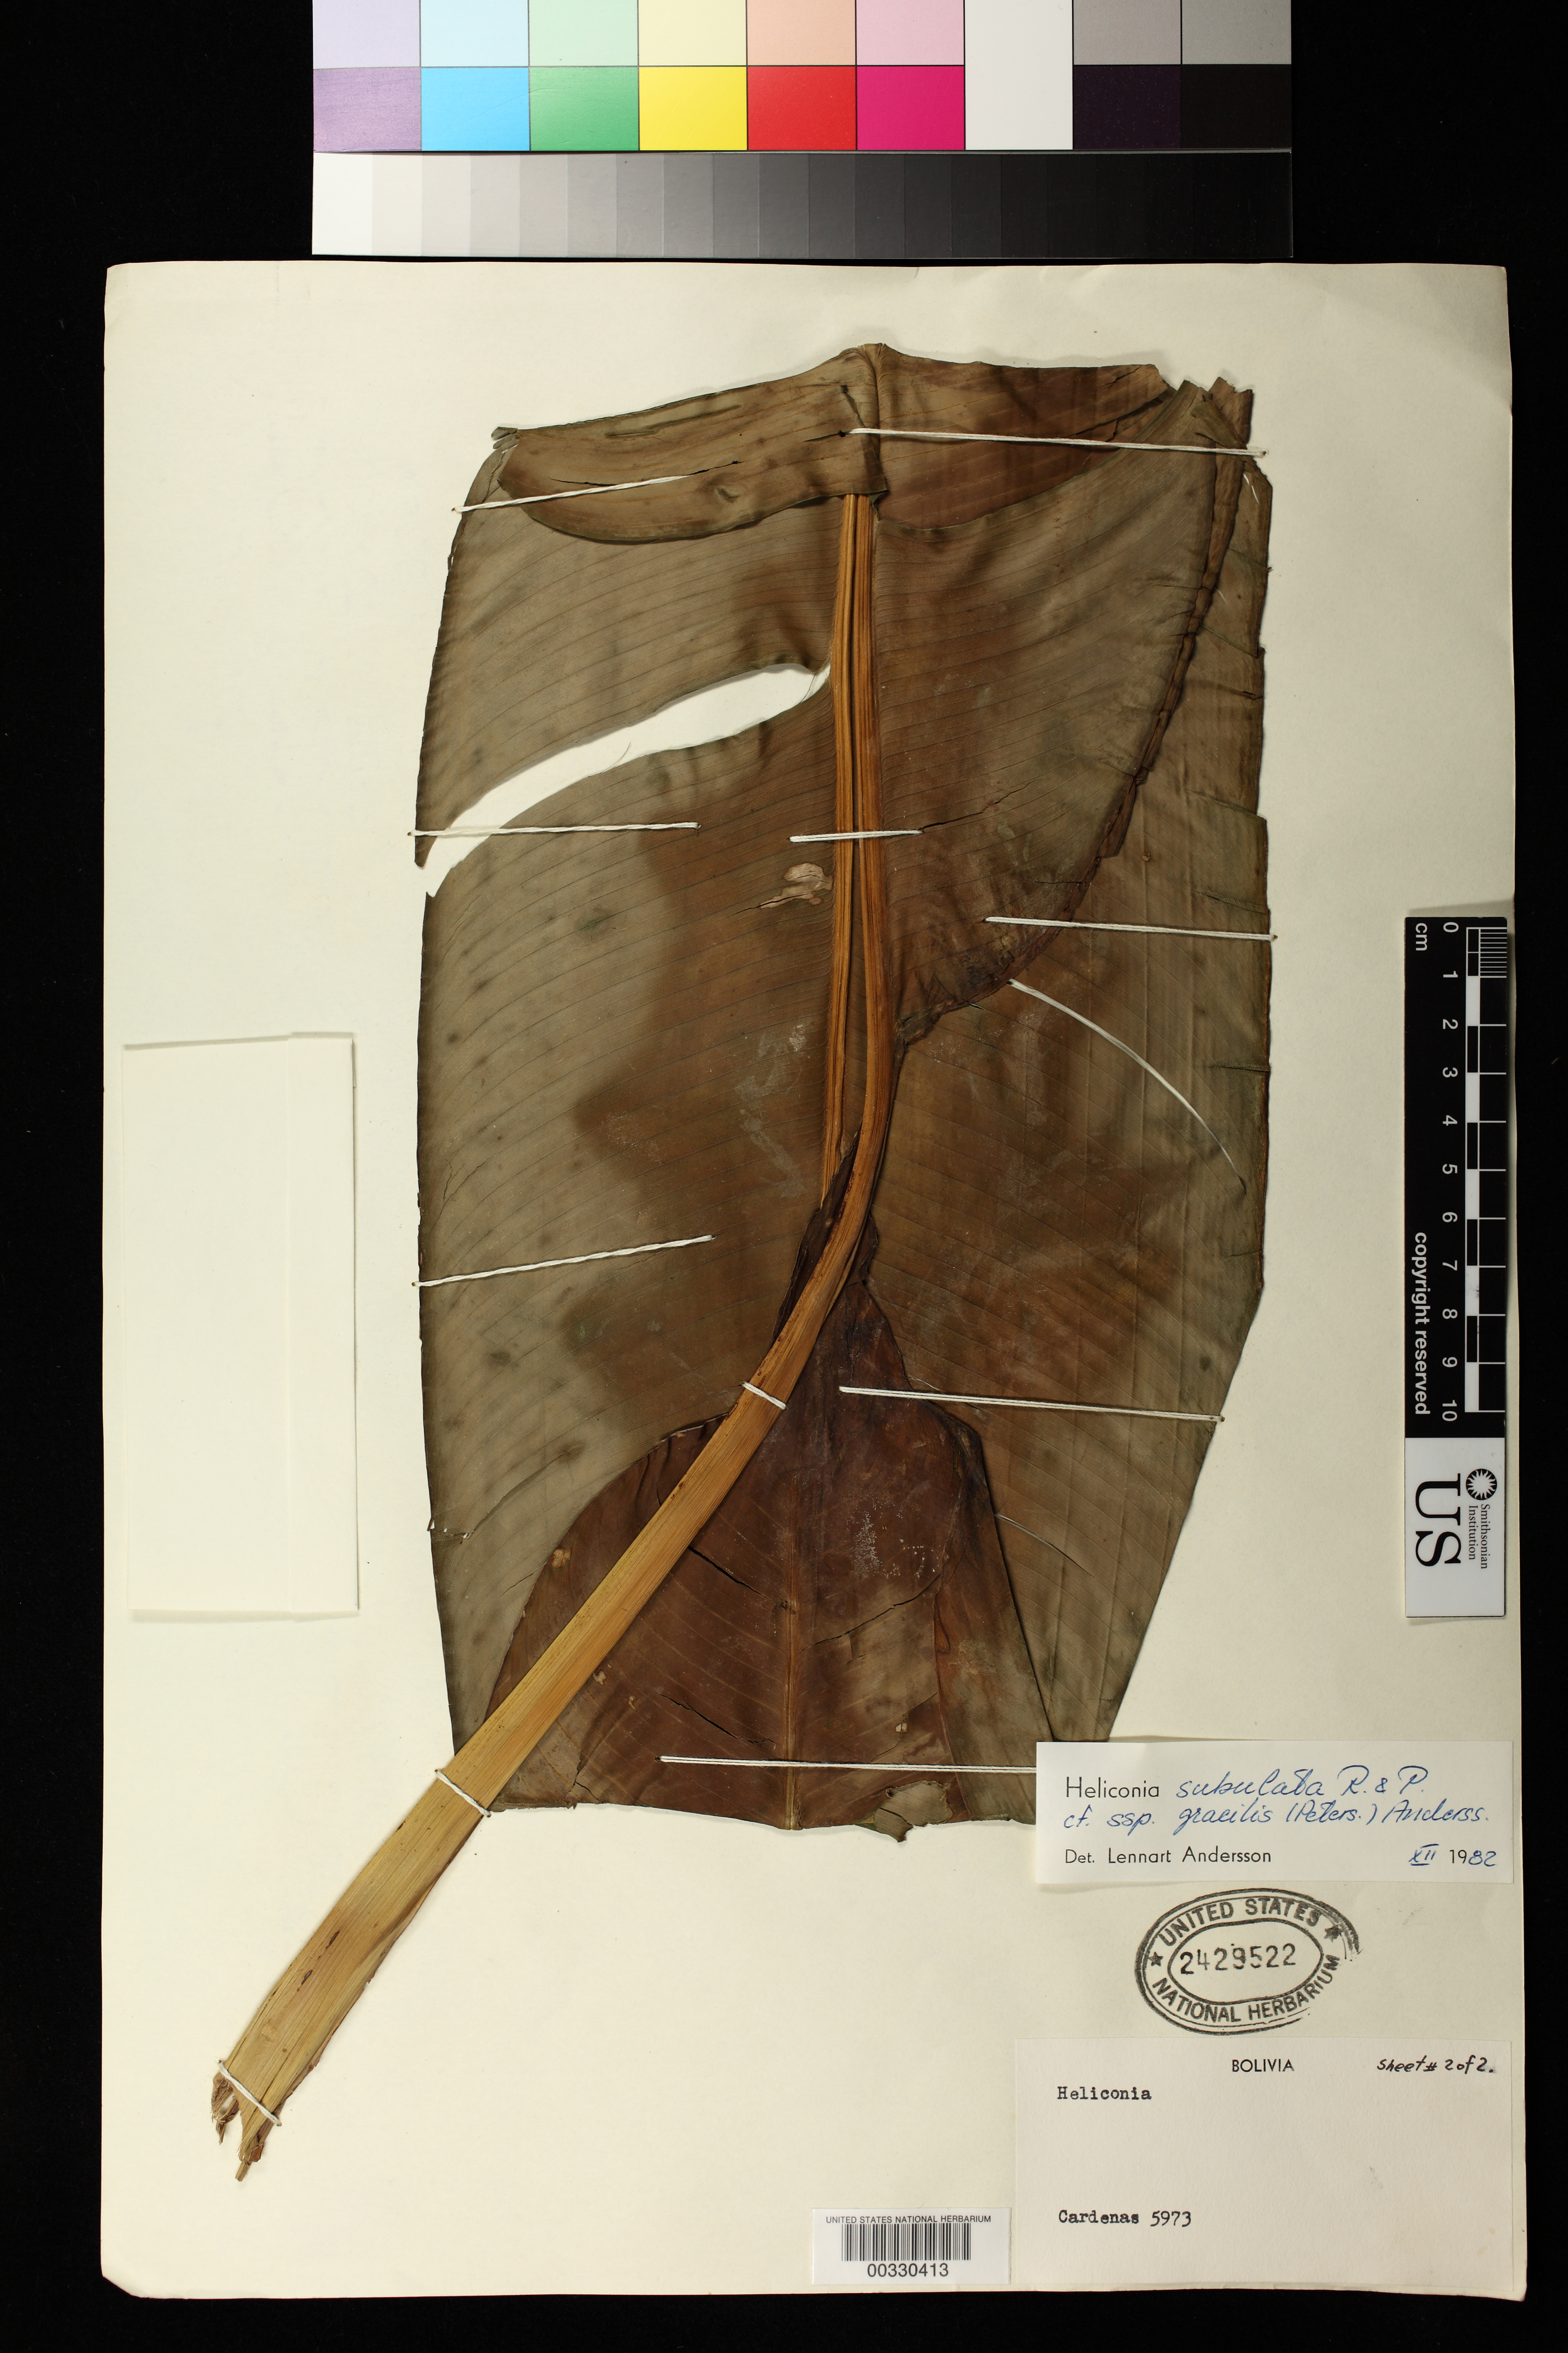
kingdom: Plantae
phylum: Tracheophyta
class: Liliopsida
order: Zingiberales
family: Heliconiaceae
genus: Heliconia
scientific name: Heliconia subulata subsp. gracilis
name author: (Petersen) L. Andersson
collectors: M. Cárdenas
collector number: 5973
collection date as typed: Apr 1961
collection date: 1961-04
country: Bolivia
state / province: Cochabamba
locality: Km 140 Cochabamba to Chapare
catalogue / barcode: US 2429522